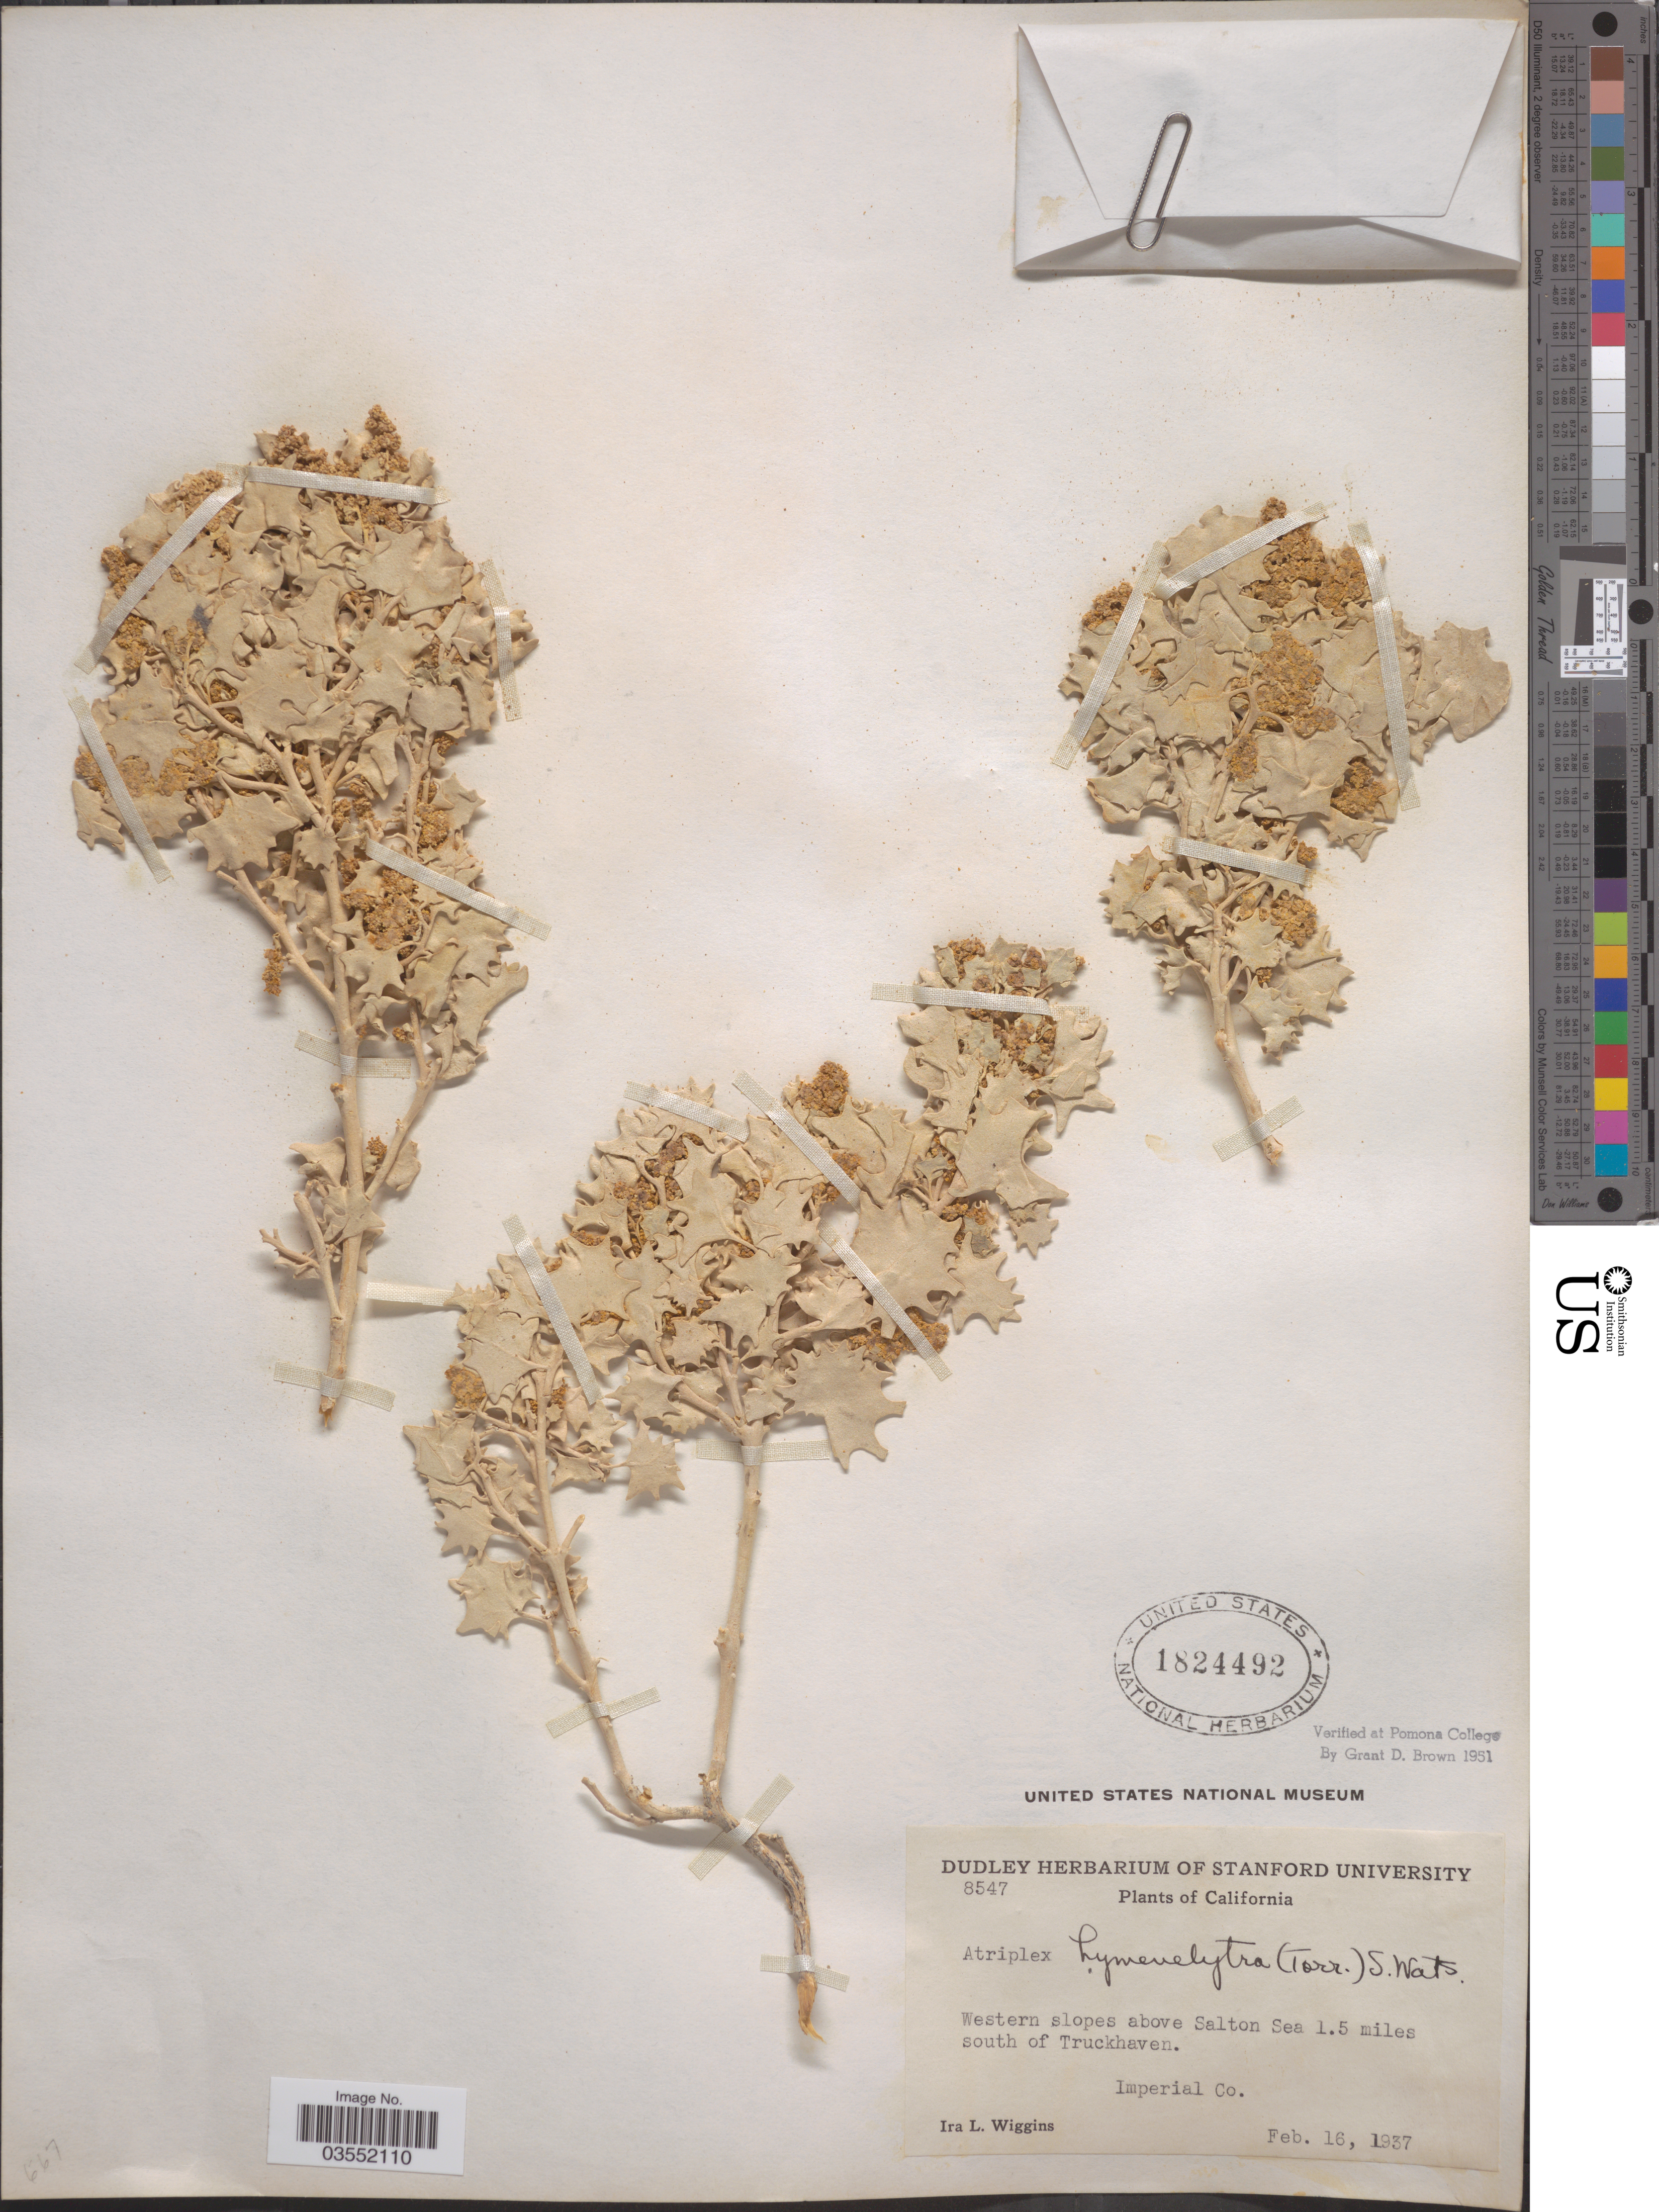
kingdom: Plantae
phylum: Tracheophyta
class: Magnoliopsida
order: Caryophyllales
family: Amaranthaceae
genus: Atriplex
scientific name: Atriplex hymenelytra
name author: (Torr.) S. Watson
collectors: I. L. Wiggins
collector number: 8547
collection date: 1937-02-16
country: United States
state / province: California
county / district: Imperial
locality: Western slopes above Salton Sea 1.5 miles south of Truckhaven. Imperial Co.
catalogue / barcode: US 1824492